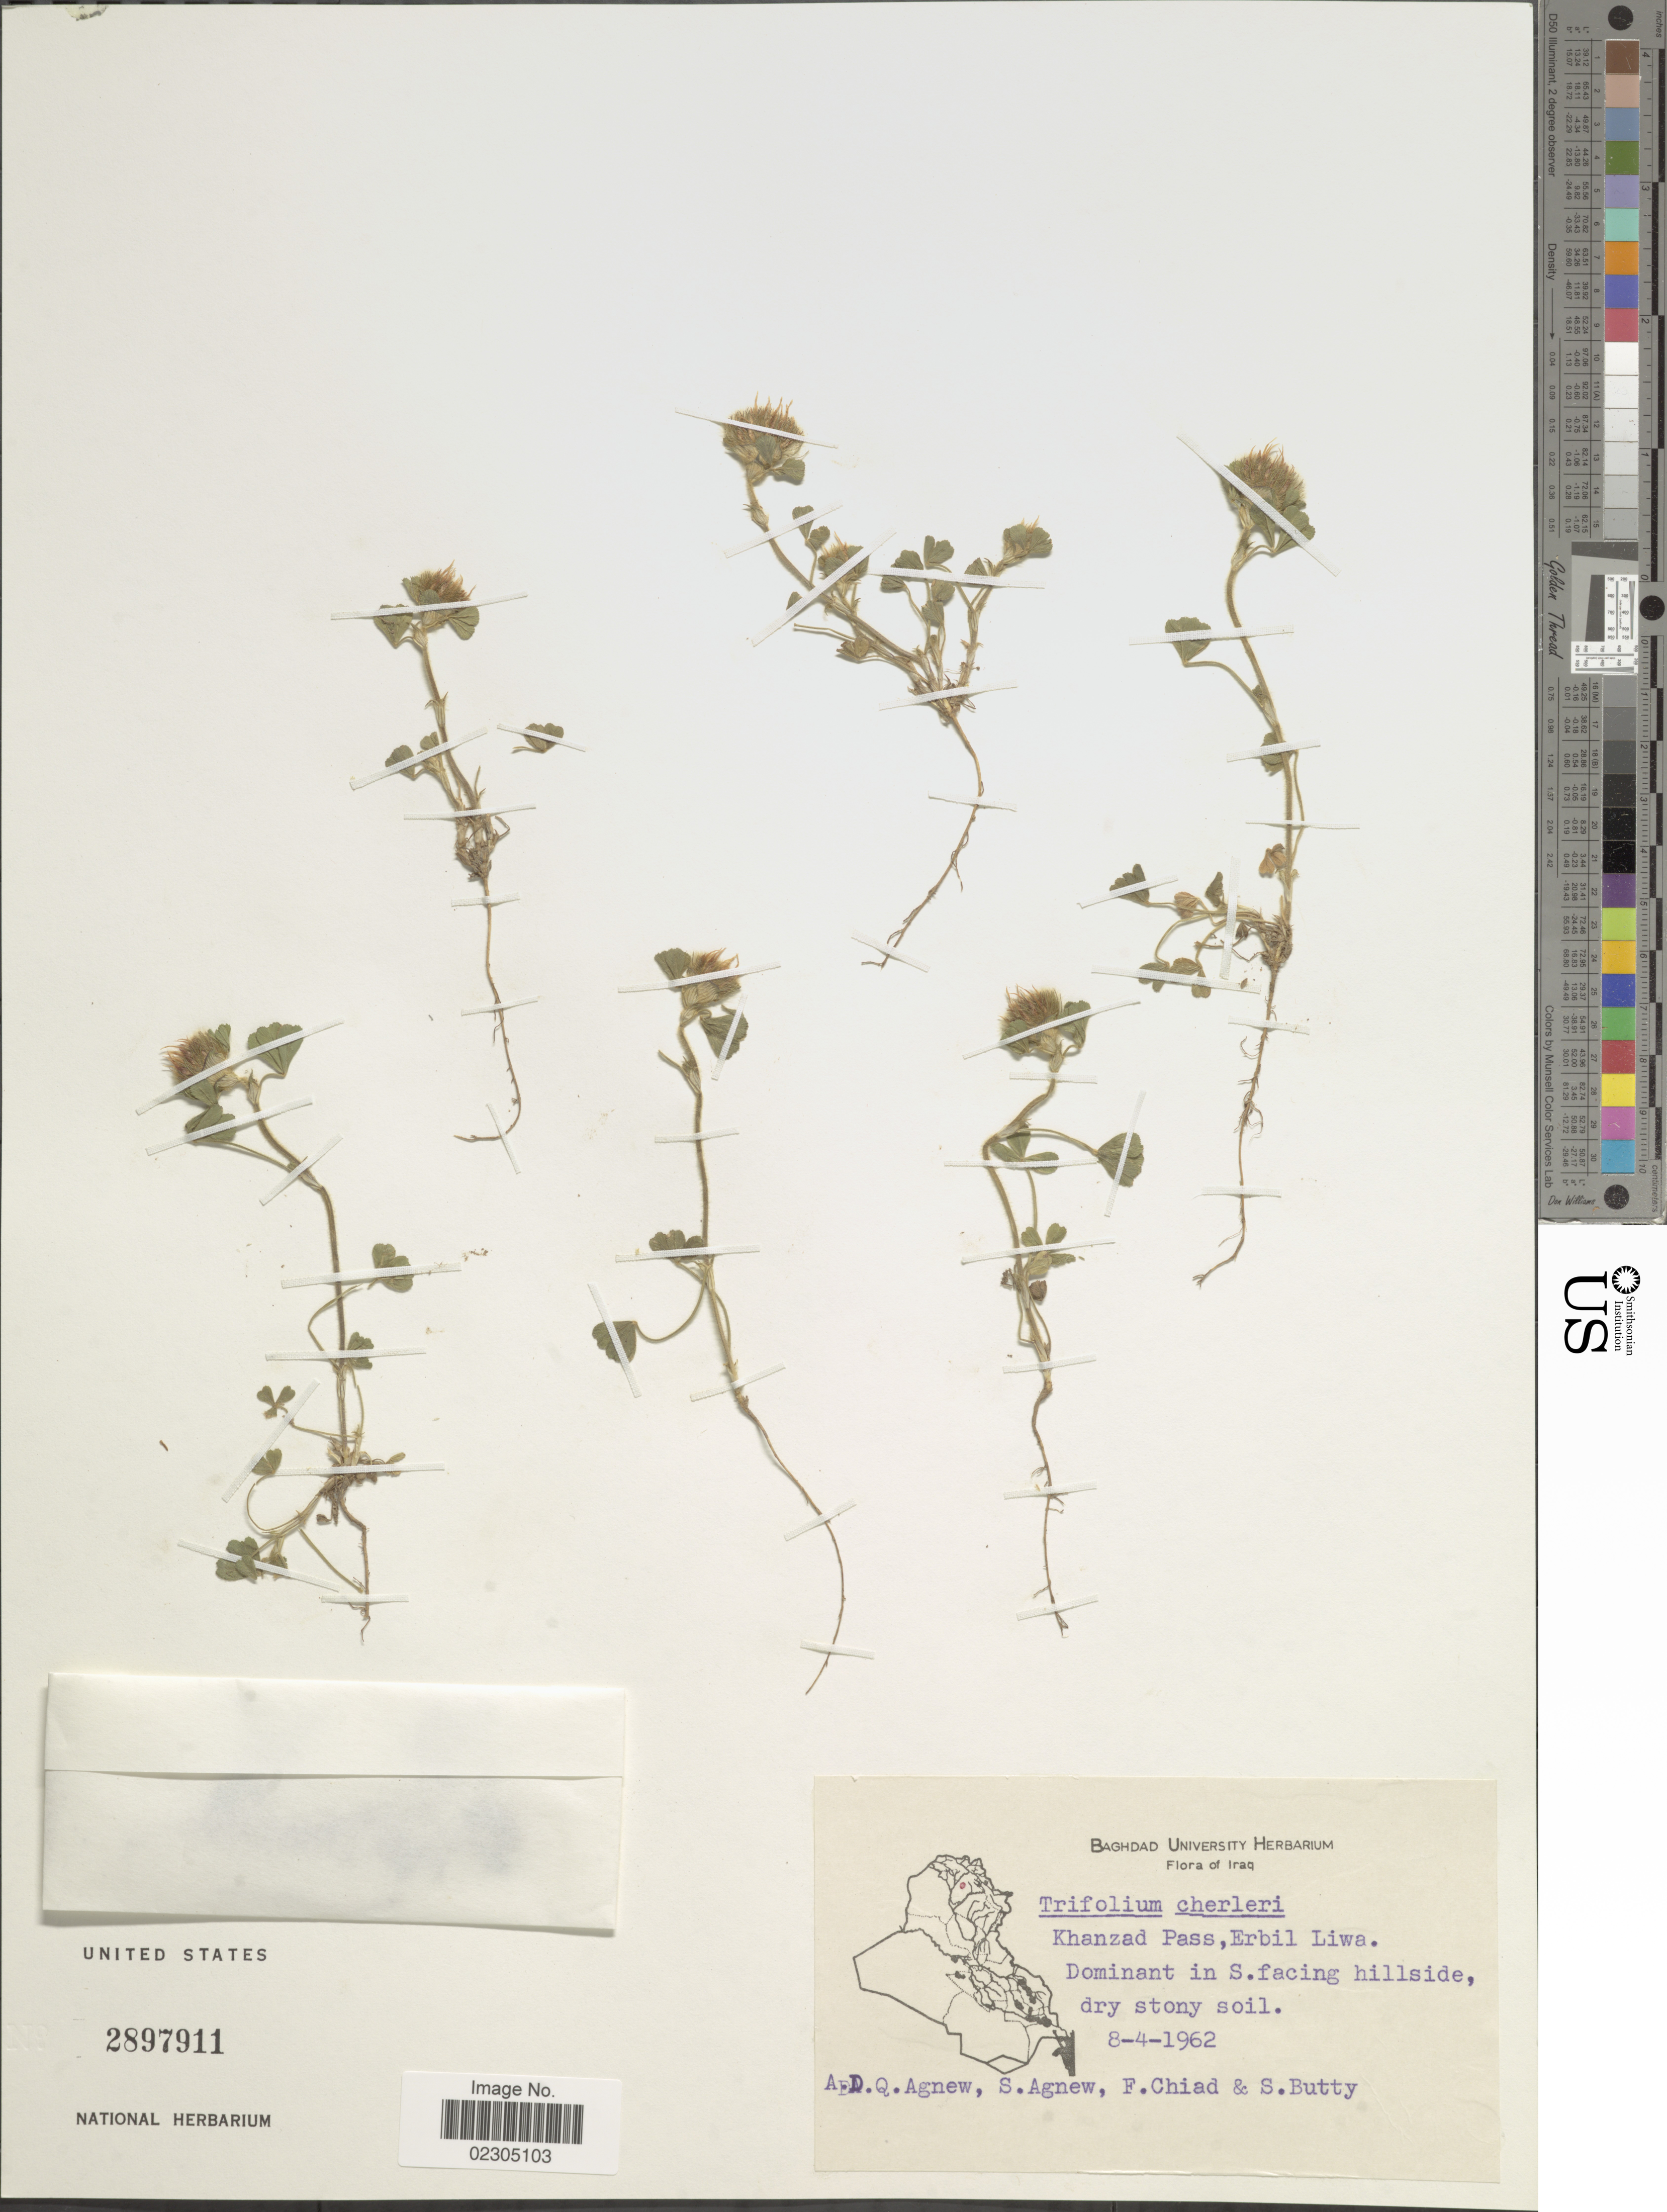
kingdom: Plantae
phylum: Tracheophyta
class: Magnoliopsida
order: Fabales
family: Fabaceae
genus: Trifolium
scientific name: Trifolium cherleri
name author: L.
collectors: A. D. Agnew, S. Agnew, F. Chiad & S. Butty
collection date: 1962-04-08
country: Iraq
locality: Khanzad Pass, Erbil Liwa.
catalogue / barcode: US 2897911